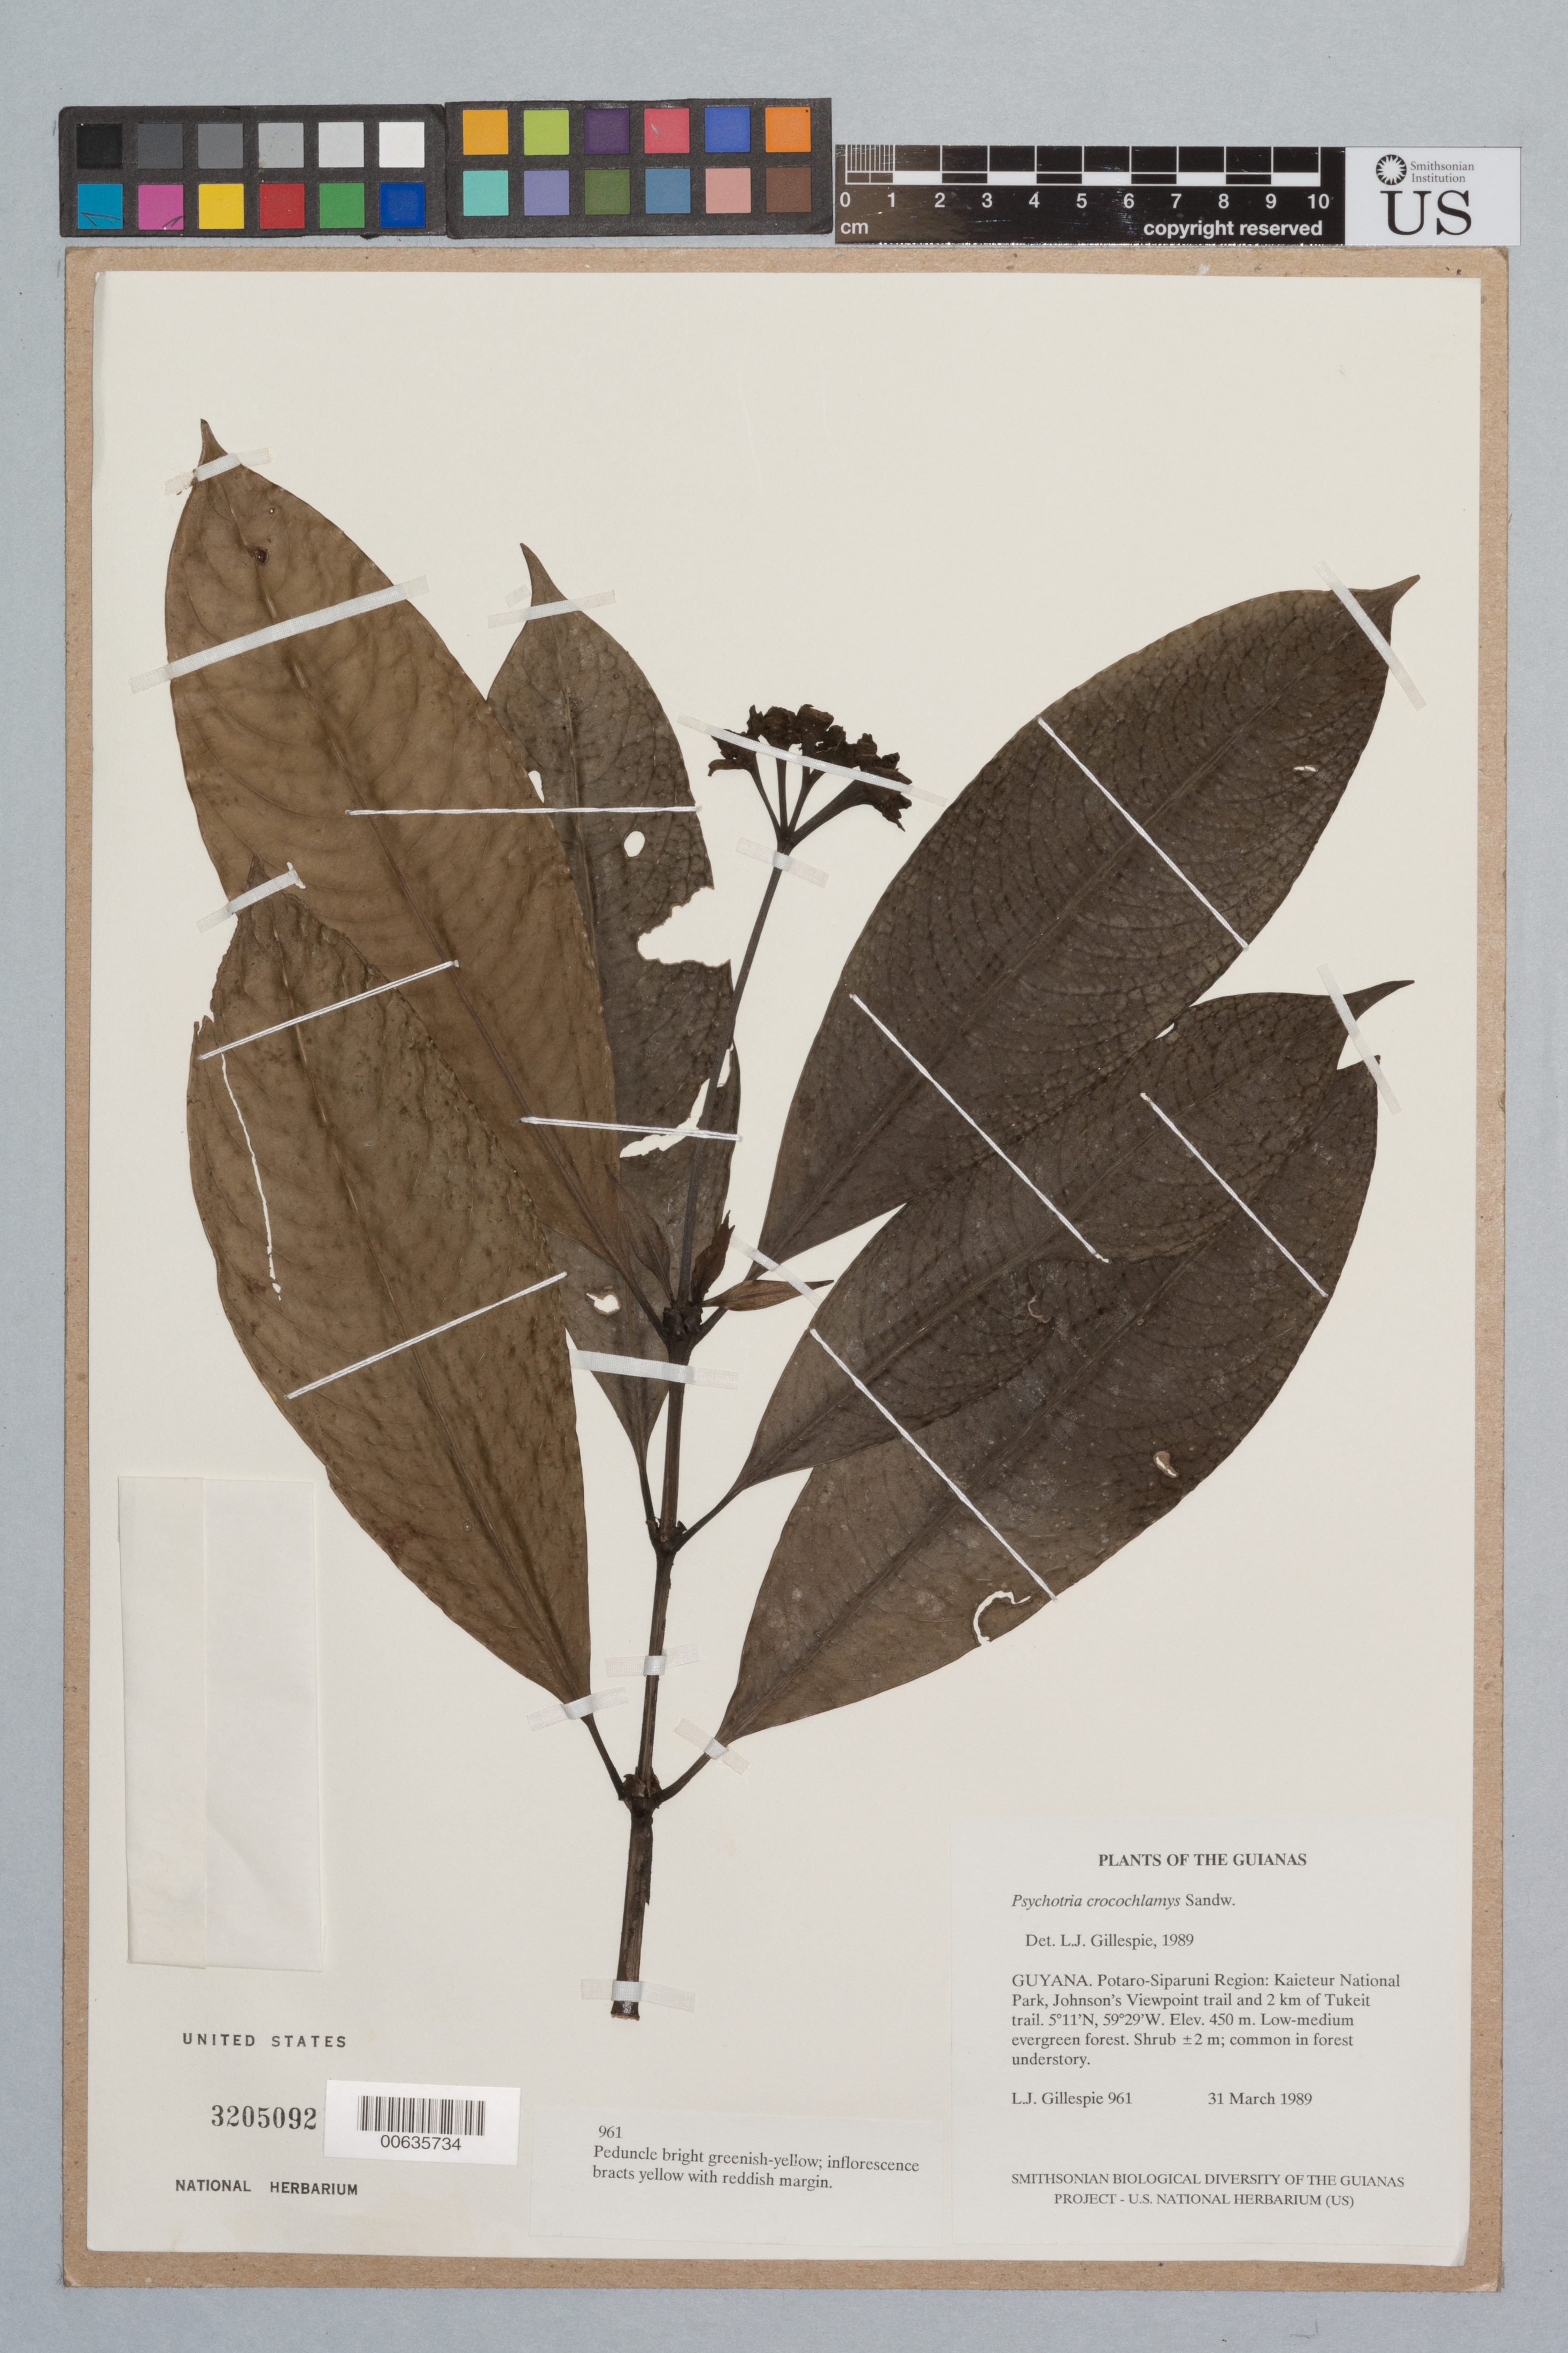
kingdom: Plantae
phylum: Tracheophyta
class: Magnoliopsida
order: Gentianales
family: Rubiaceae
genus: Palicourea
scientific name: Palicourea crocochlamys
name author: (Sandw.) Delprete & J.H. Kirkbr.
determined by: Kirkbride, J. H., Jr.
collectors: L. J. Gillespie & H. Persaud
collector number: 961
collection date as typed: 31 March 1989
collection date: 1989-03-31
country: Guyana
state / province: Potaro-Siparuni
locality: Kaieteur National Park, 1st 2 km of Tukeit trail, 0-2 km from Guest House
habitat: Low-medium evergreen forest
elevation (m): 450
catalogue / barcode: US 3205092